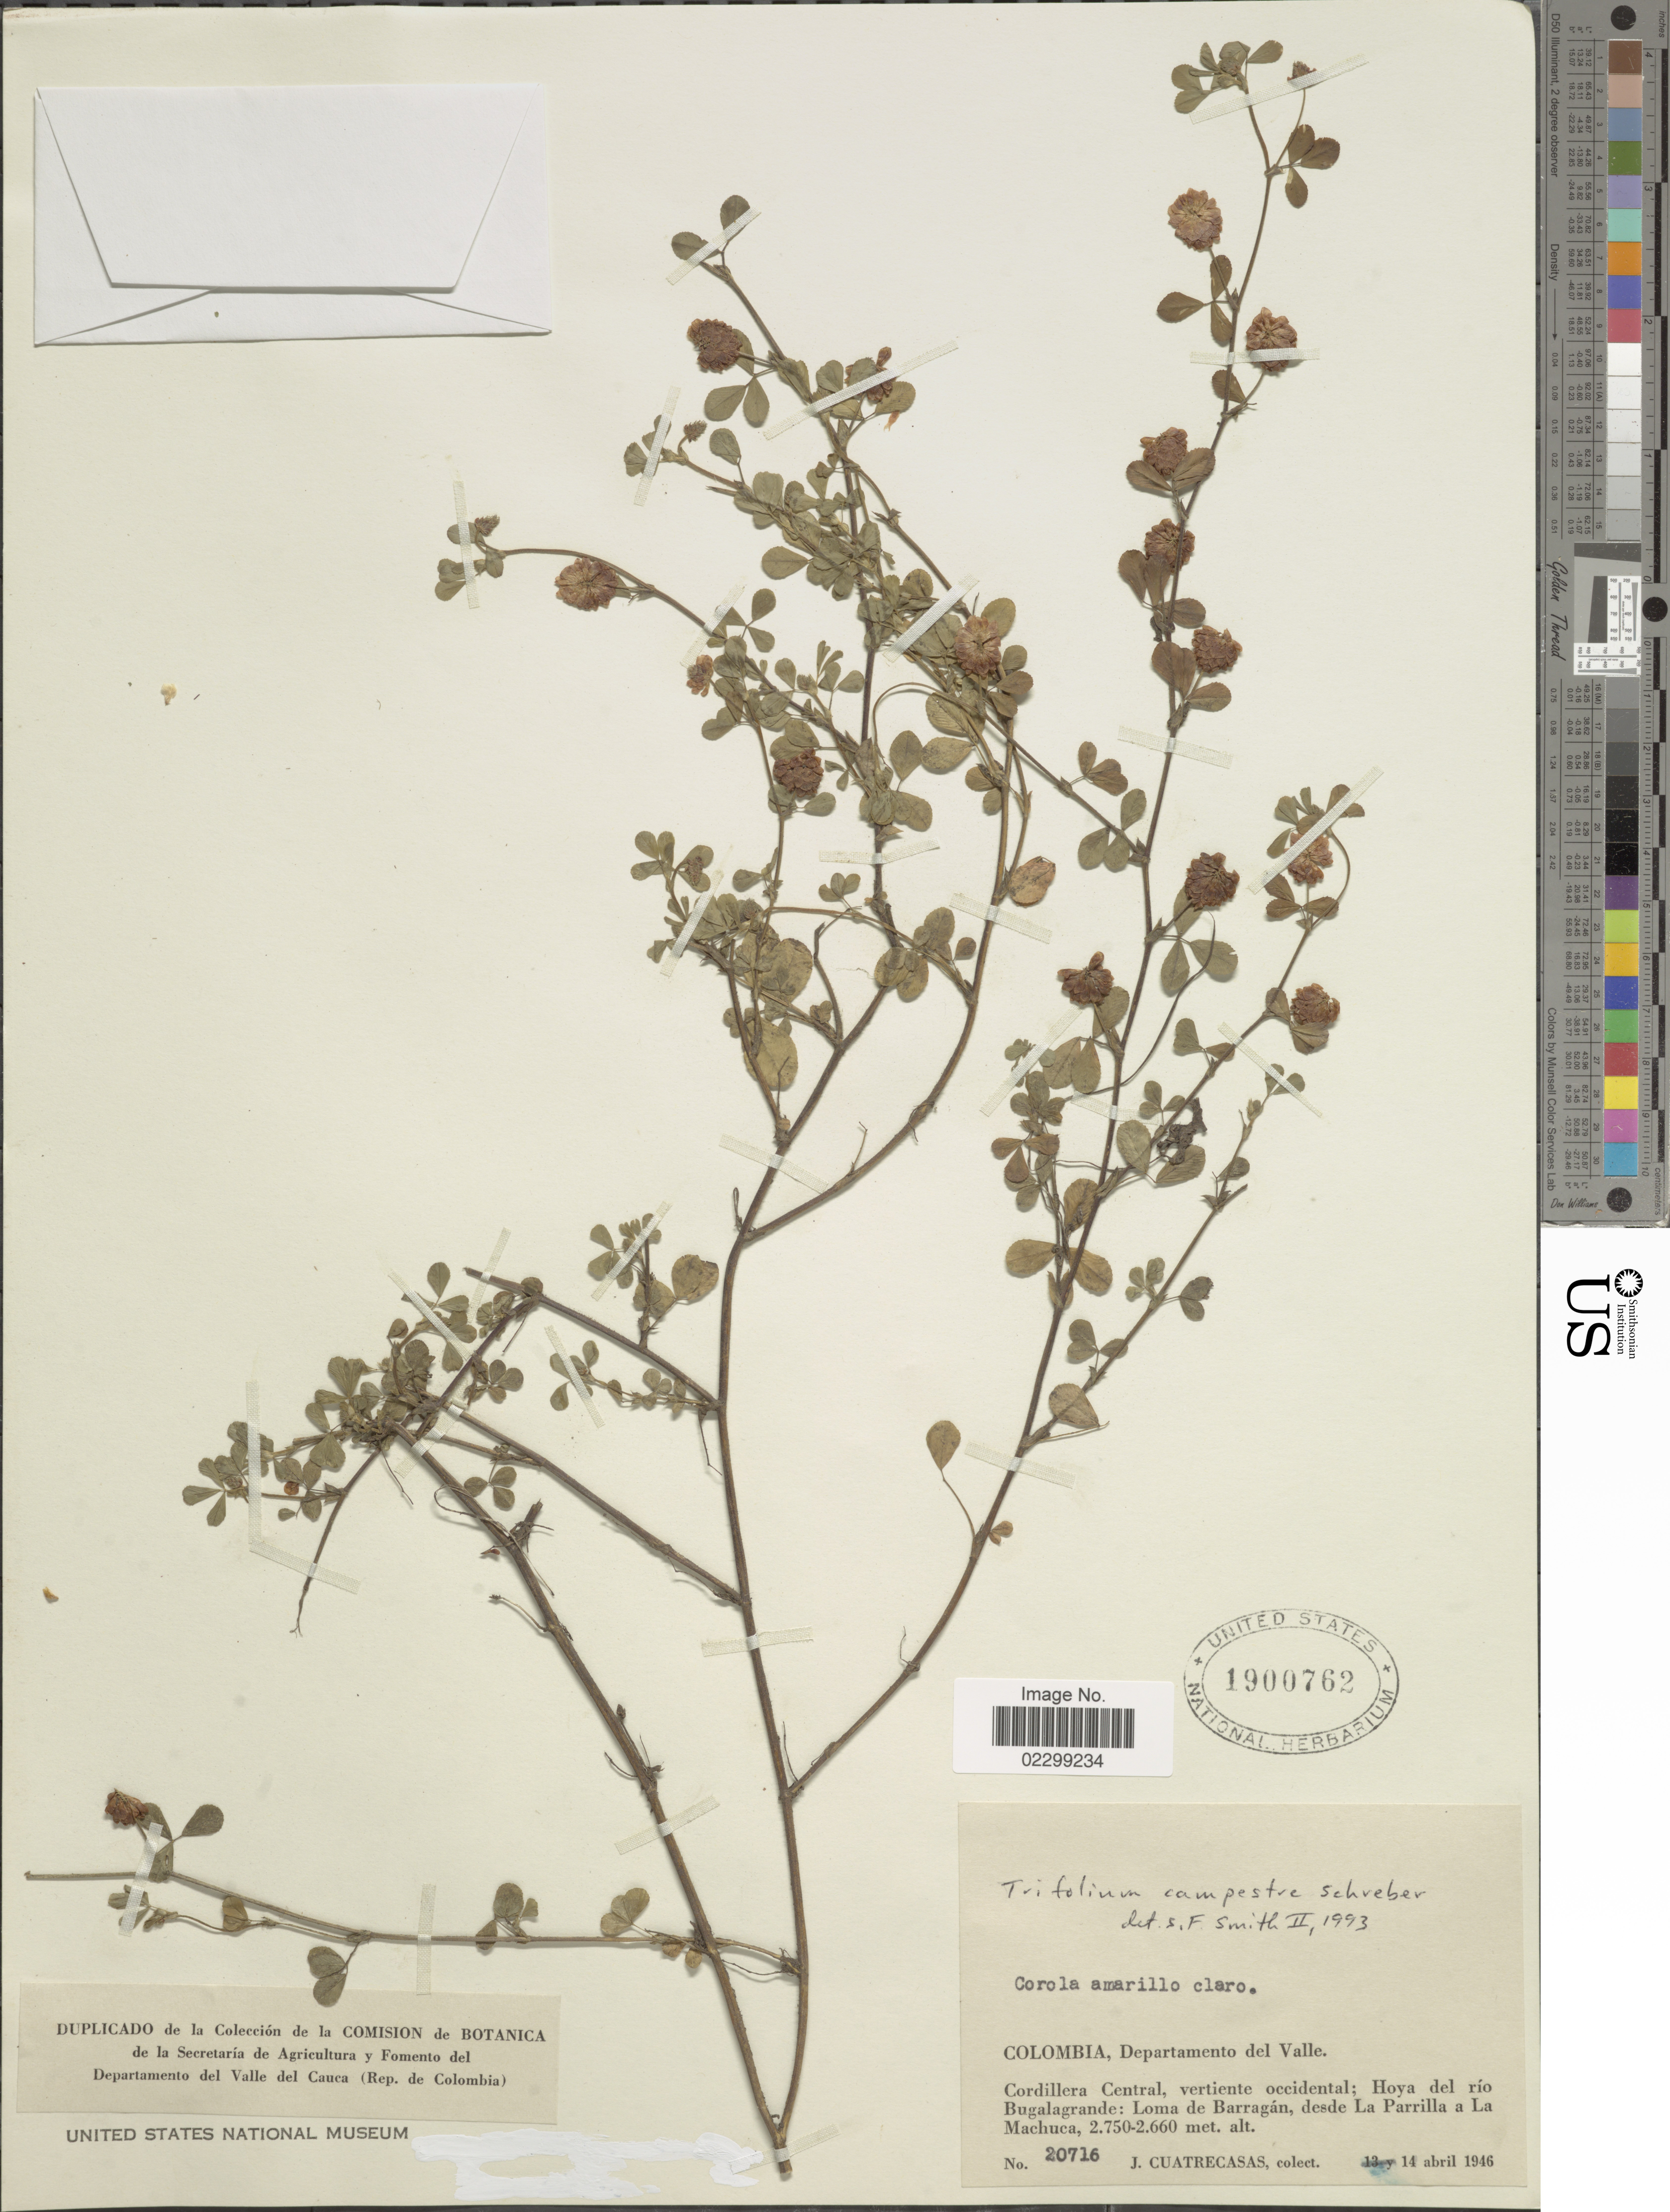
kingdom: Plantae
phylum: Tracheophyta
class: Magnoliopsida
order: Fabales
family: Fabaceae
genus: Trifolium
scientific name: Trifolium campestre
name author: Schreb.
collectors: J. Cuatrecasas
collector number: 20716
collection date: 1946-04-14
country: Colombia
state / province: Valle del Cauca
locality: Departamento del Valle, Cordillera Central, vertiente occidental; Hoya del río Bugalagrande: Loma de Barragán, desde La Parilla a La Machuca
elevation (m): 2660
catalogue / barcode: US 1900762